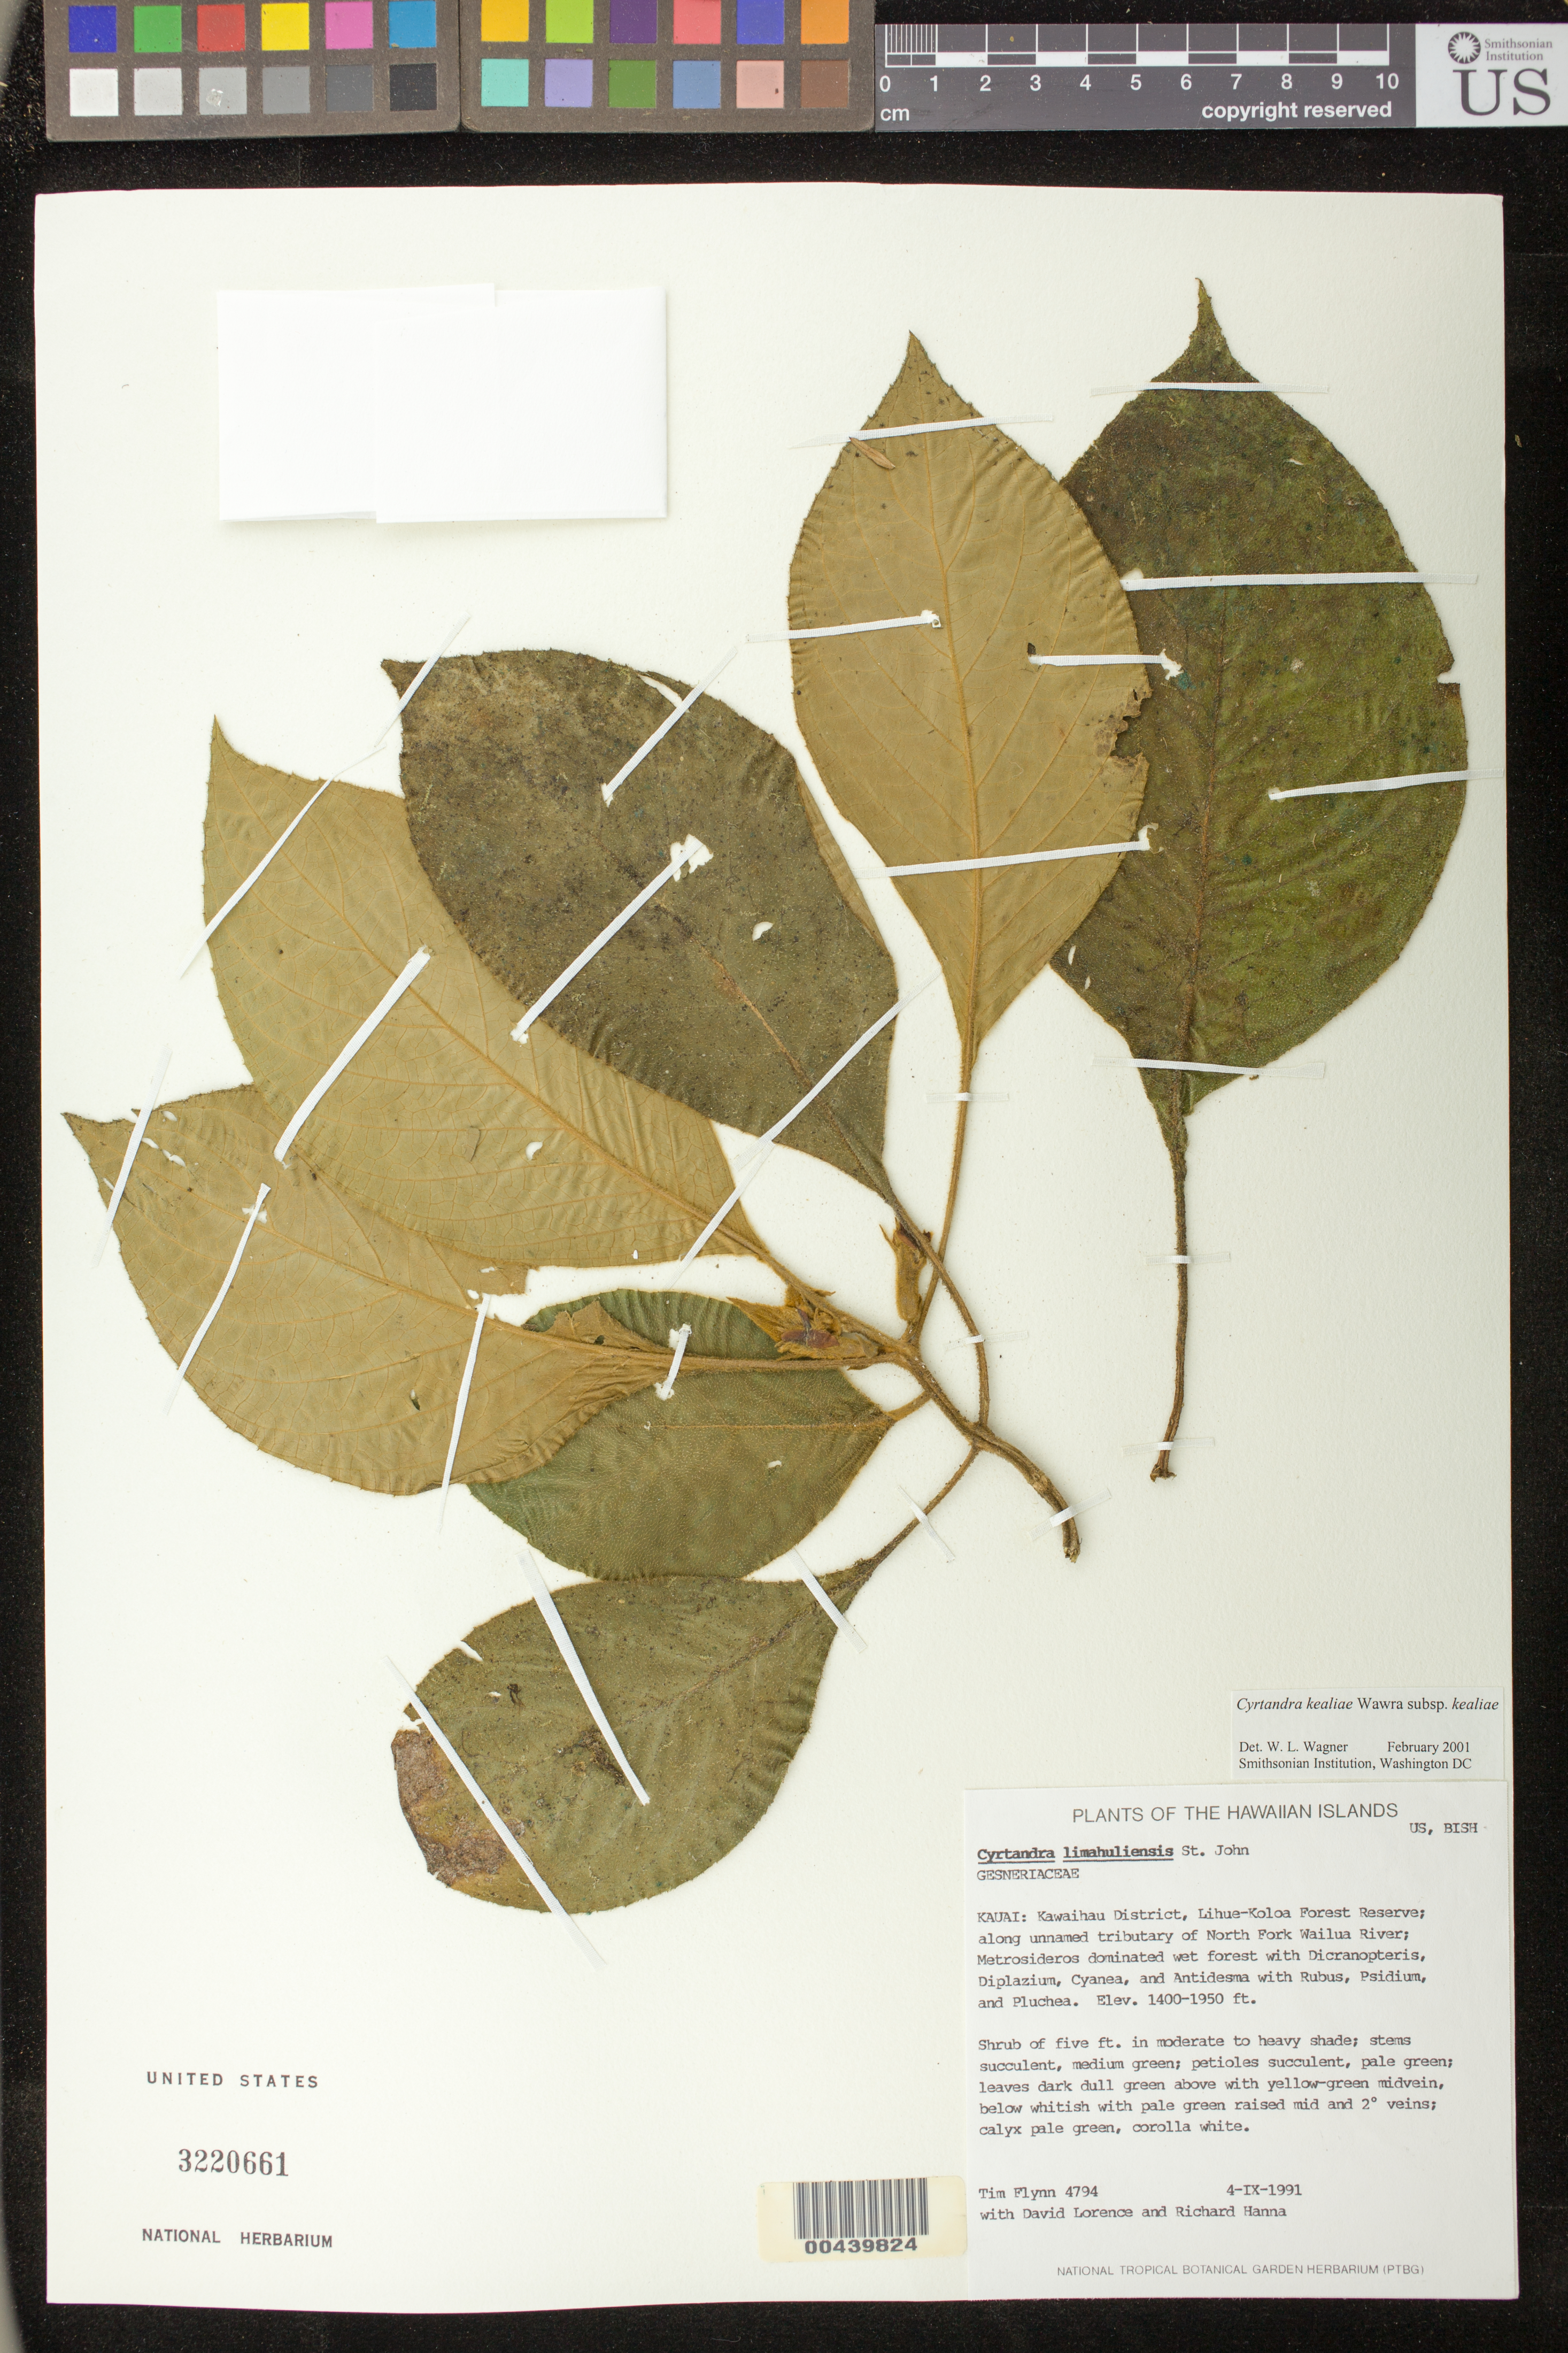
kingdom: Plantae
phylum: Tracheophyta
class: Magnoliopsida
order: Lamiales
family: Gesneriaceae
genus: Cyrtandra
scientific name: Cyrtandra kealiae subsp. kealiae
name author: Wawra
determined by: Wagner, W. L., (BOT), Smithsonian Institution - National Museum of Natural History (UNITED STATES)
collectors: T. W. Flynn, D. Lorence & R. Hanna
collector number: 4794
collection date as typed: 04 Sep 1991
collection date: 1991-09-04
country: United States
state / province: Hawaii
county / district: Kauai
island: Kaua'i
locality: Kawaihu dist. Lihue-Koloa forest reserve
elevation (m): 427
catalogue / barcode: US 3220661